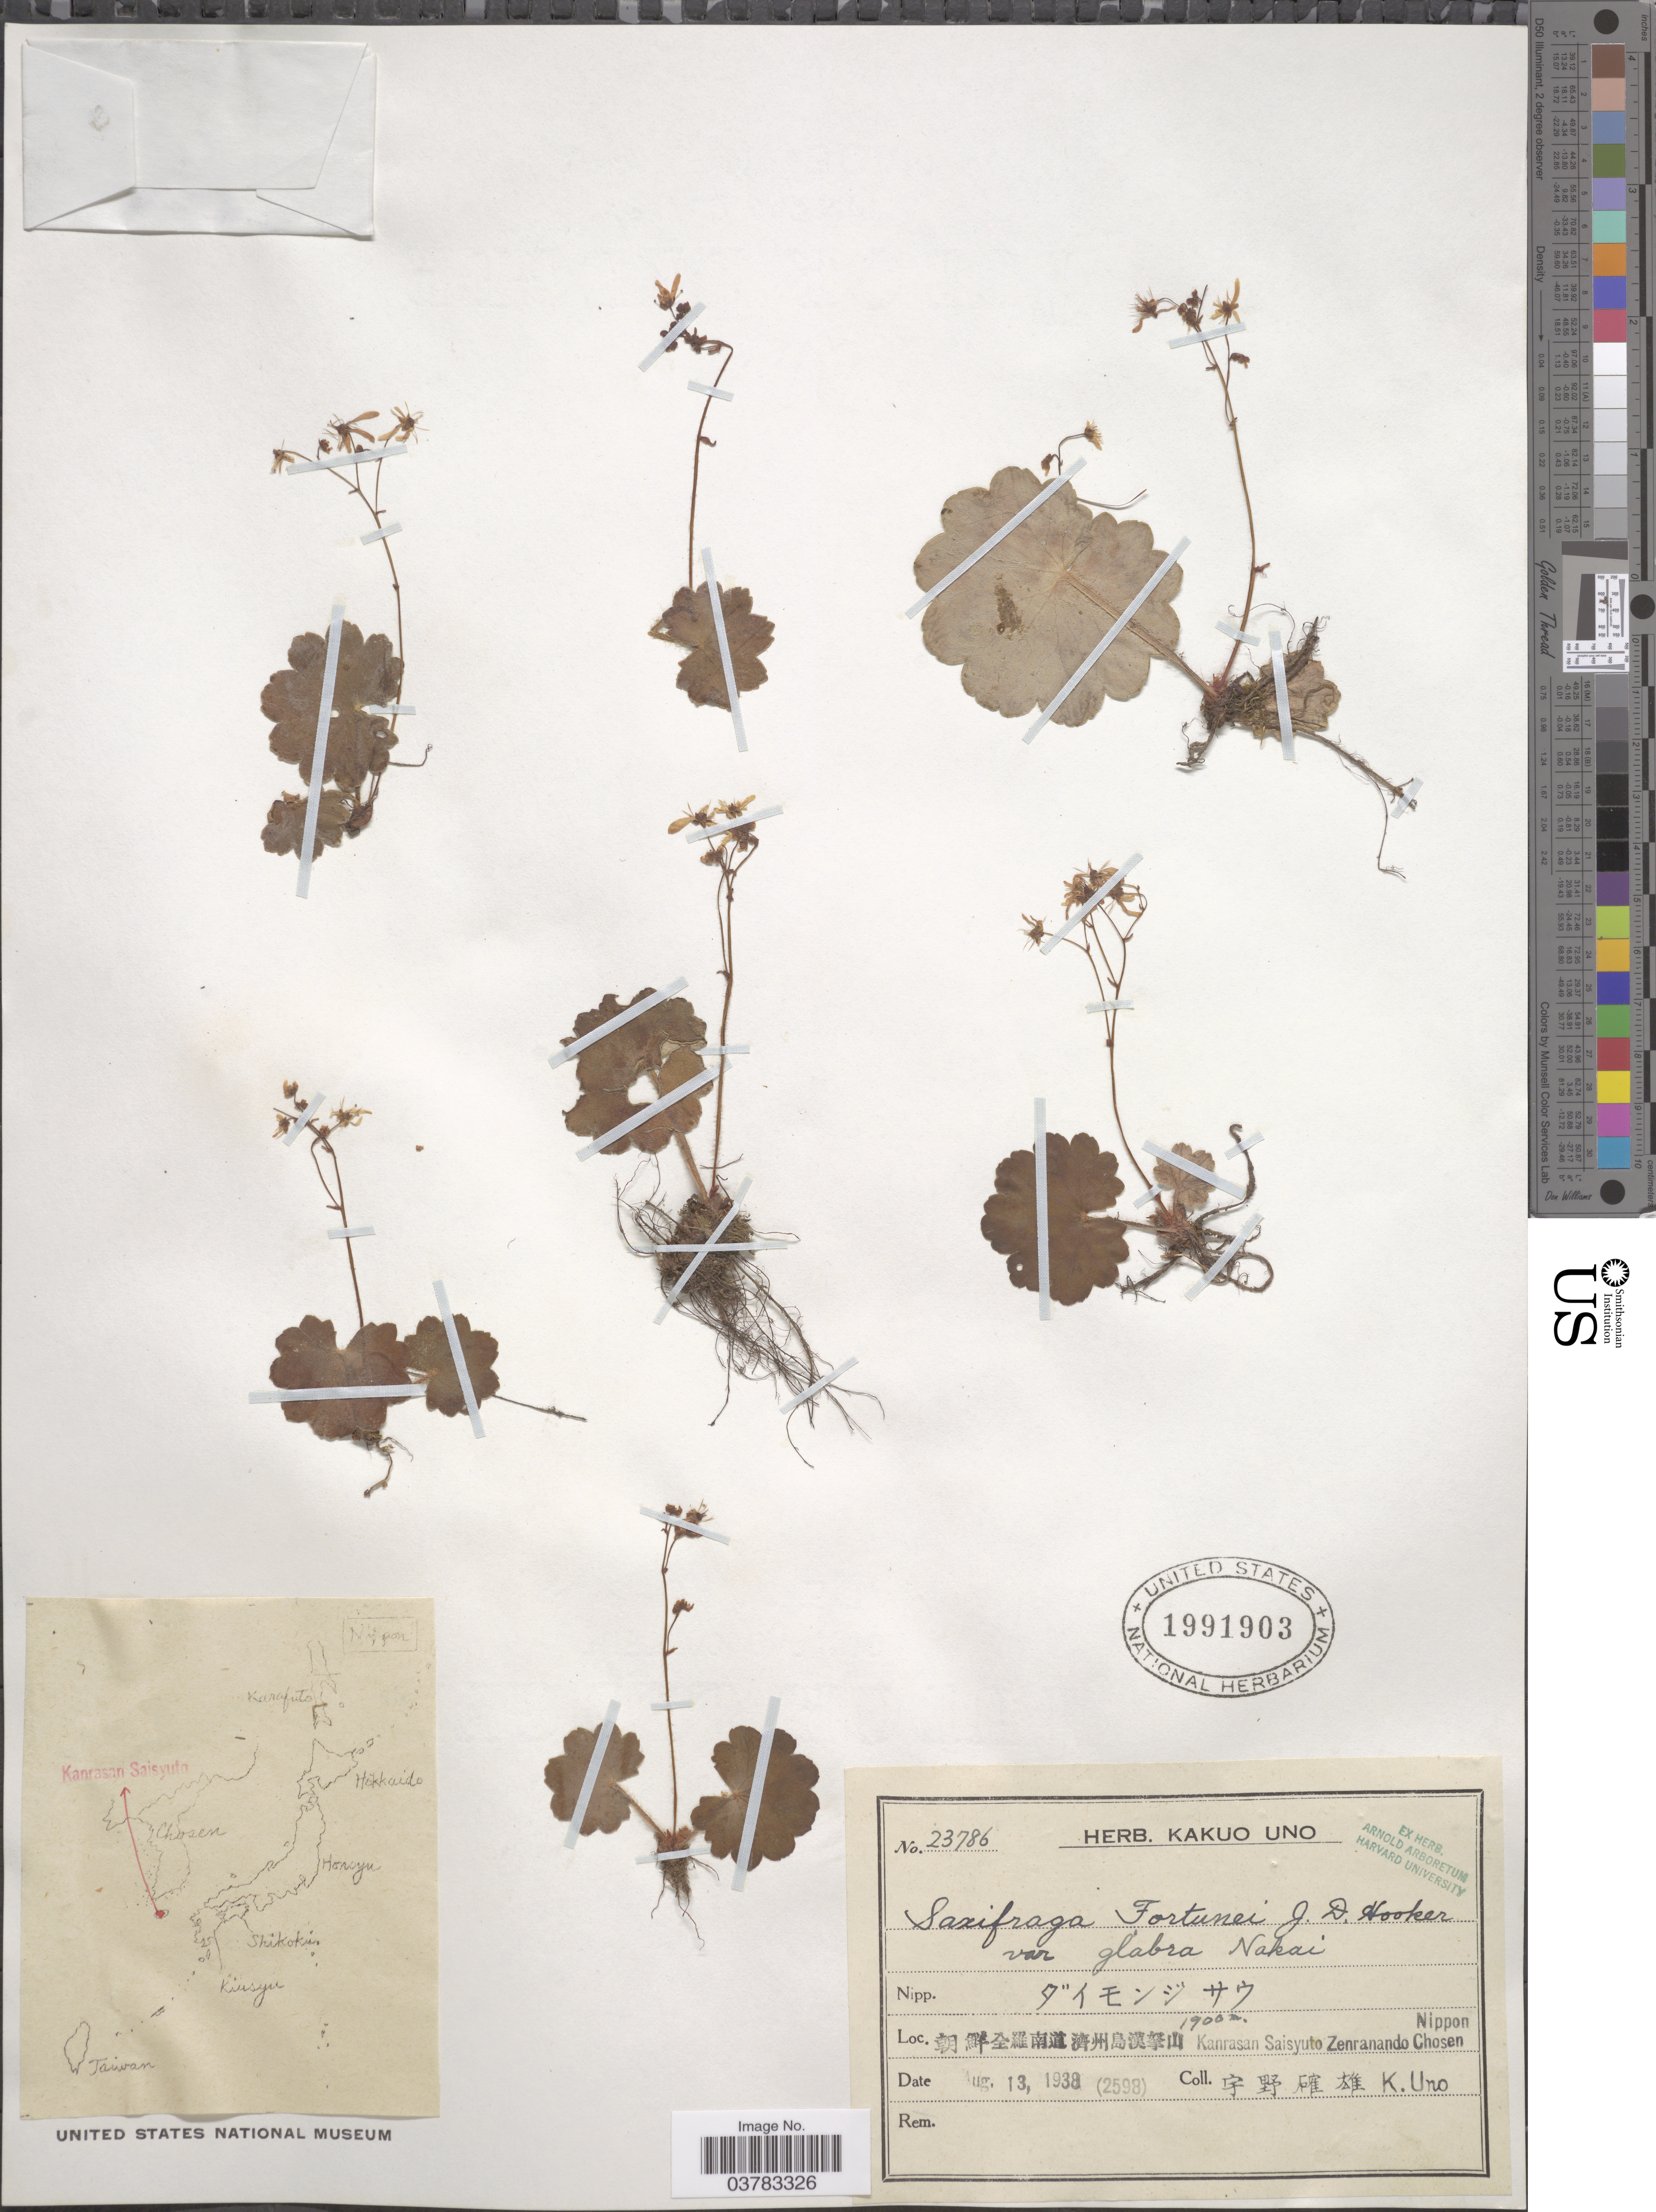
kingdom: Plantae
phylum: Tracheophyta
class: Magnoliopsida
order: Saxifragales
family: Saxifragaceae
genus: Saxifraga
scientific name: Saxifraga fortunei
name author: Hook.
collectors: K. Uno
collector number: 23786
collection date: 1938-08-13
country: Japan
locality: X Kanrasan Saisyuto Zenranando Chosen. Nippon.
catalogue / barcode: US 1991903